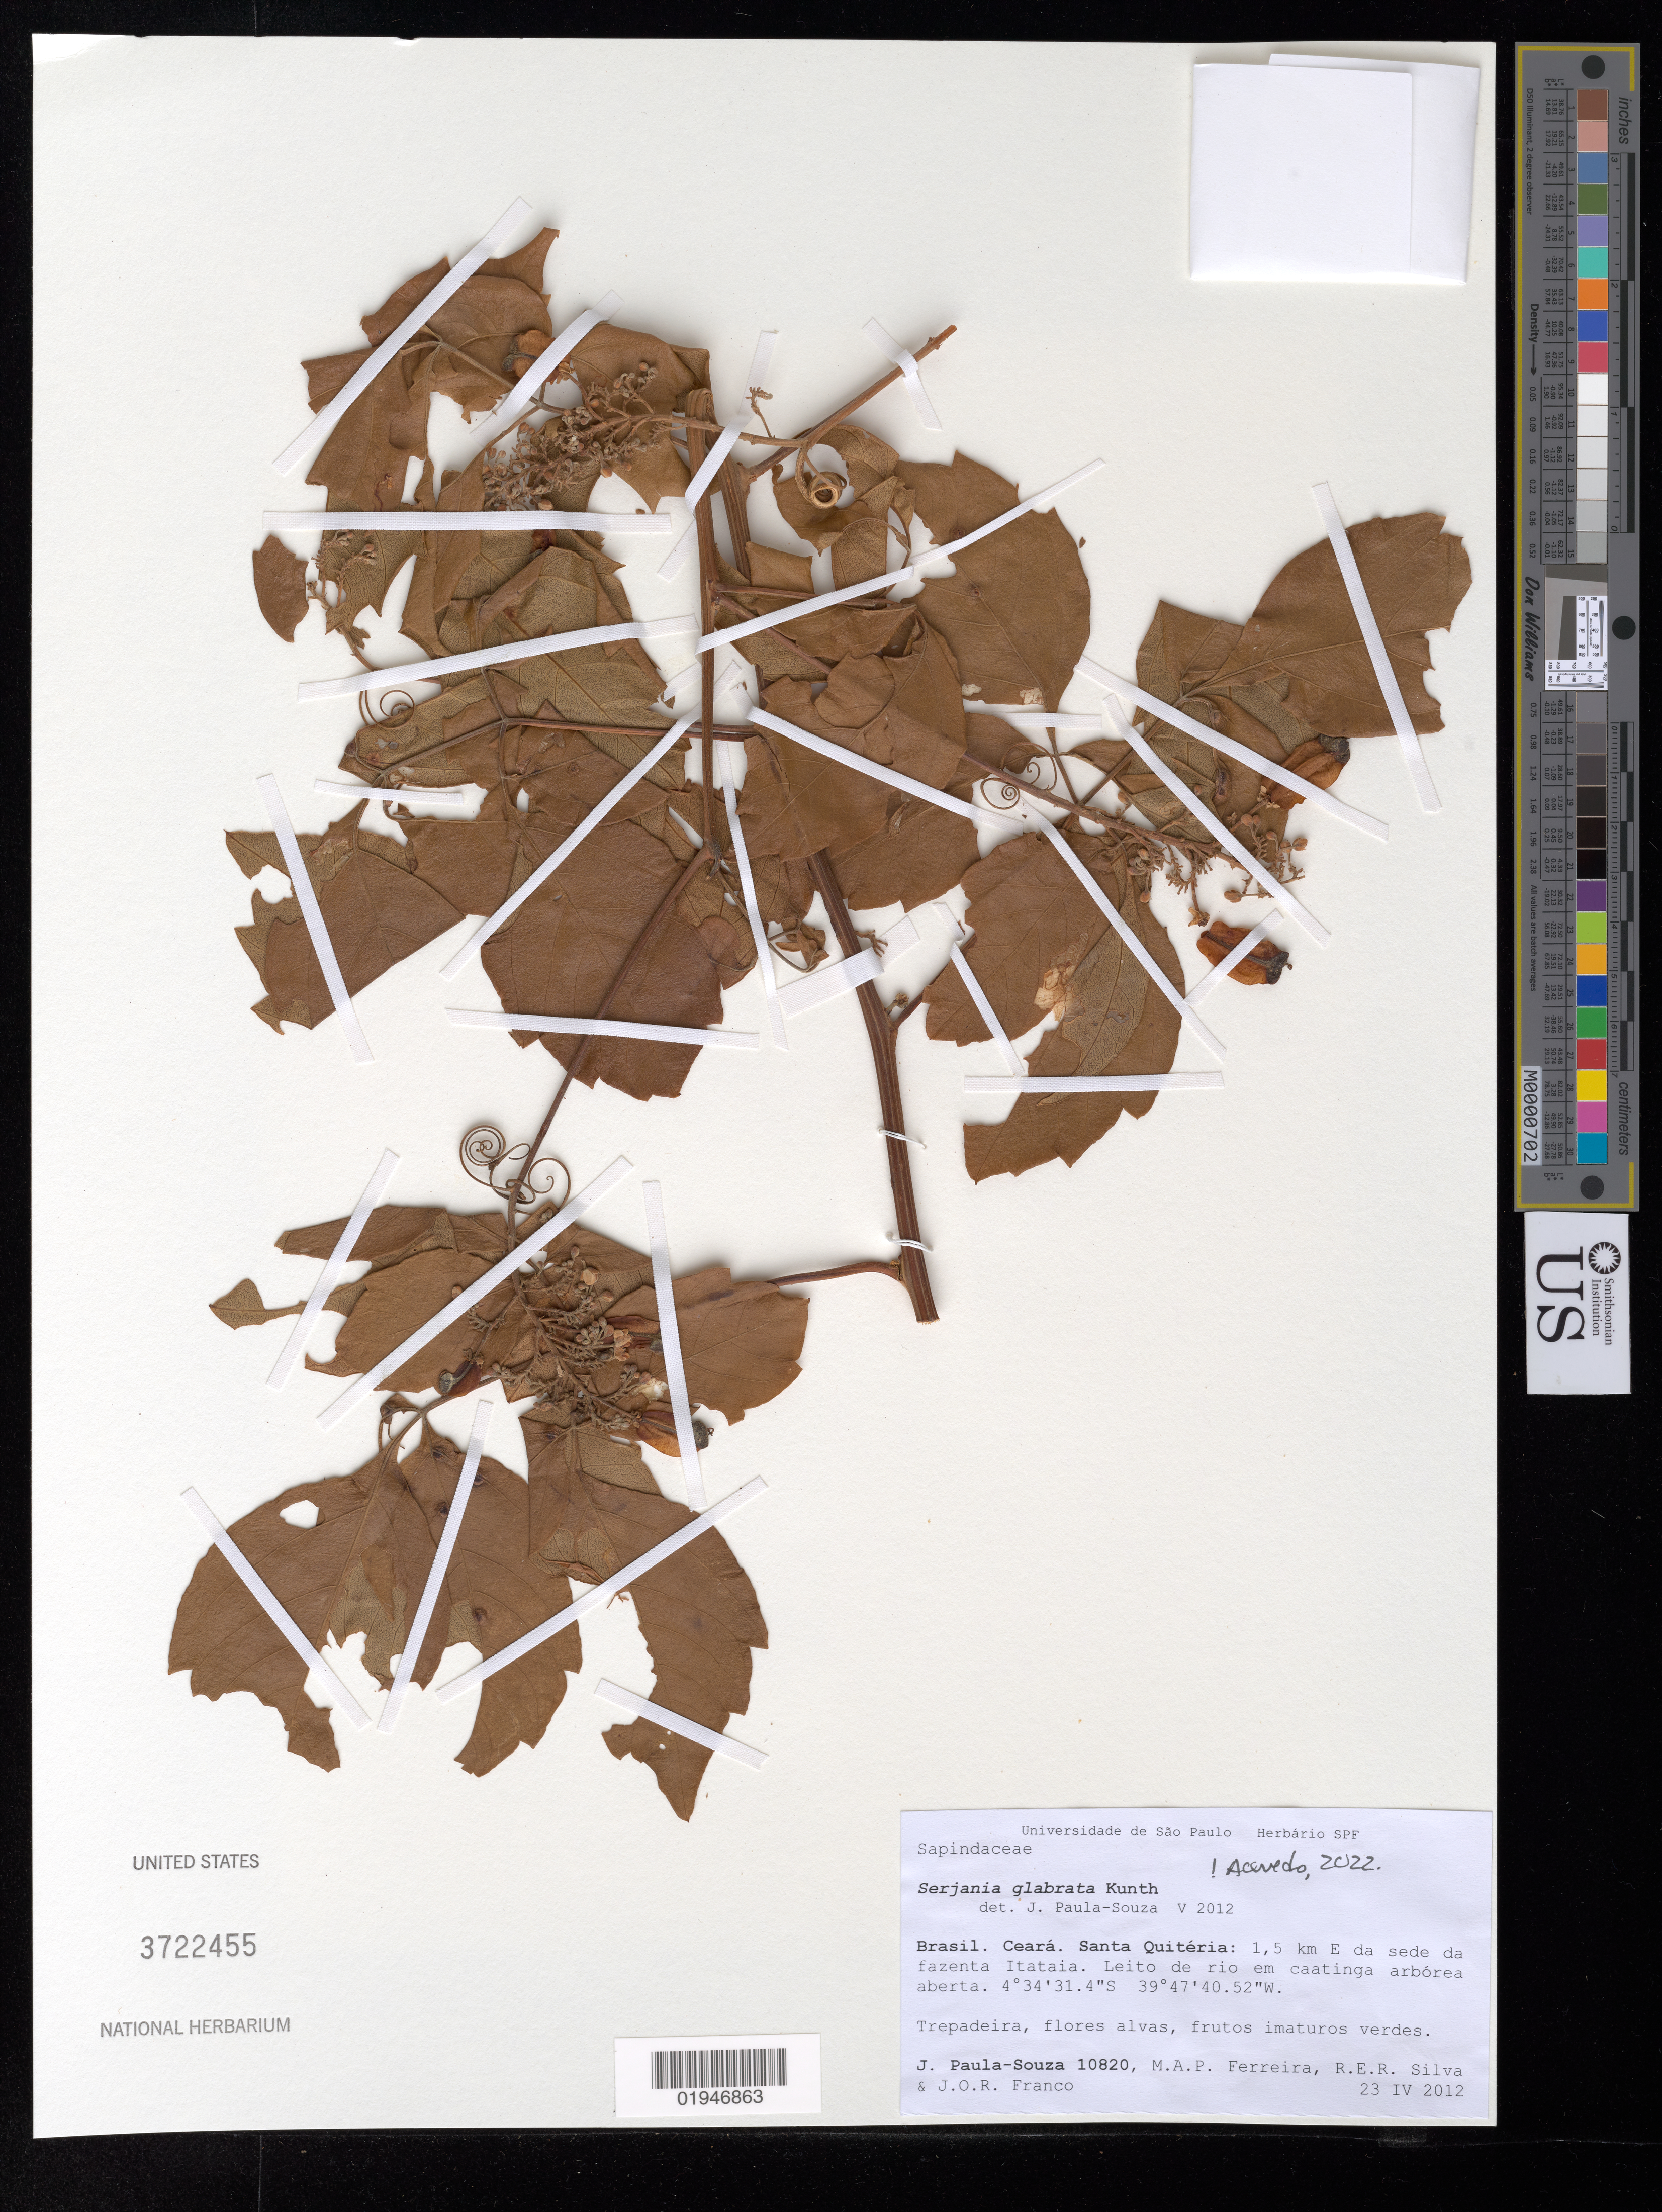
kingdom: Plantae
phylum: Tracheophyta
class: Magnoliopsida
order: Sapindales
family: Sapindaceae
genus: Serjania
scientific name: Serjania glabrata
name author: Kunth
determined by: de Paula-Souza, J.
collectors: J. Paula-Souza, M. Ferreira, R. Silva & J. Franco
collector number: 10820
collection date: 2012-04-23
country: Brazil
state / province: Ceará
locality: Santa Quitéra, 1.5 km E da sede da fazenta Itataia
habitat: Leito de rio em caatinga arbórea aberta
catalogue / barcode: US 3722455